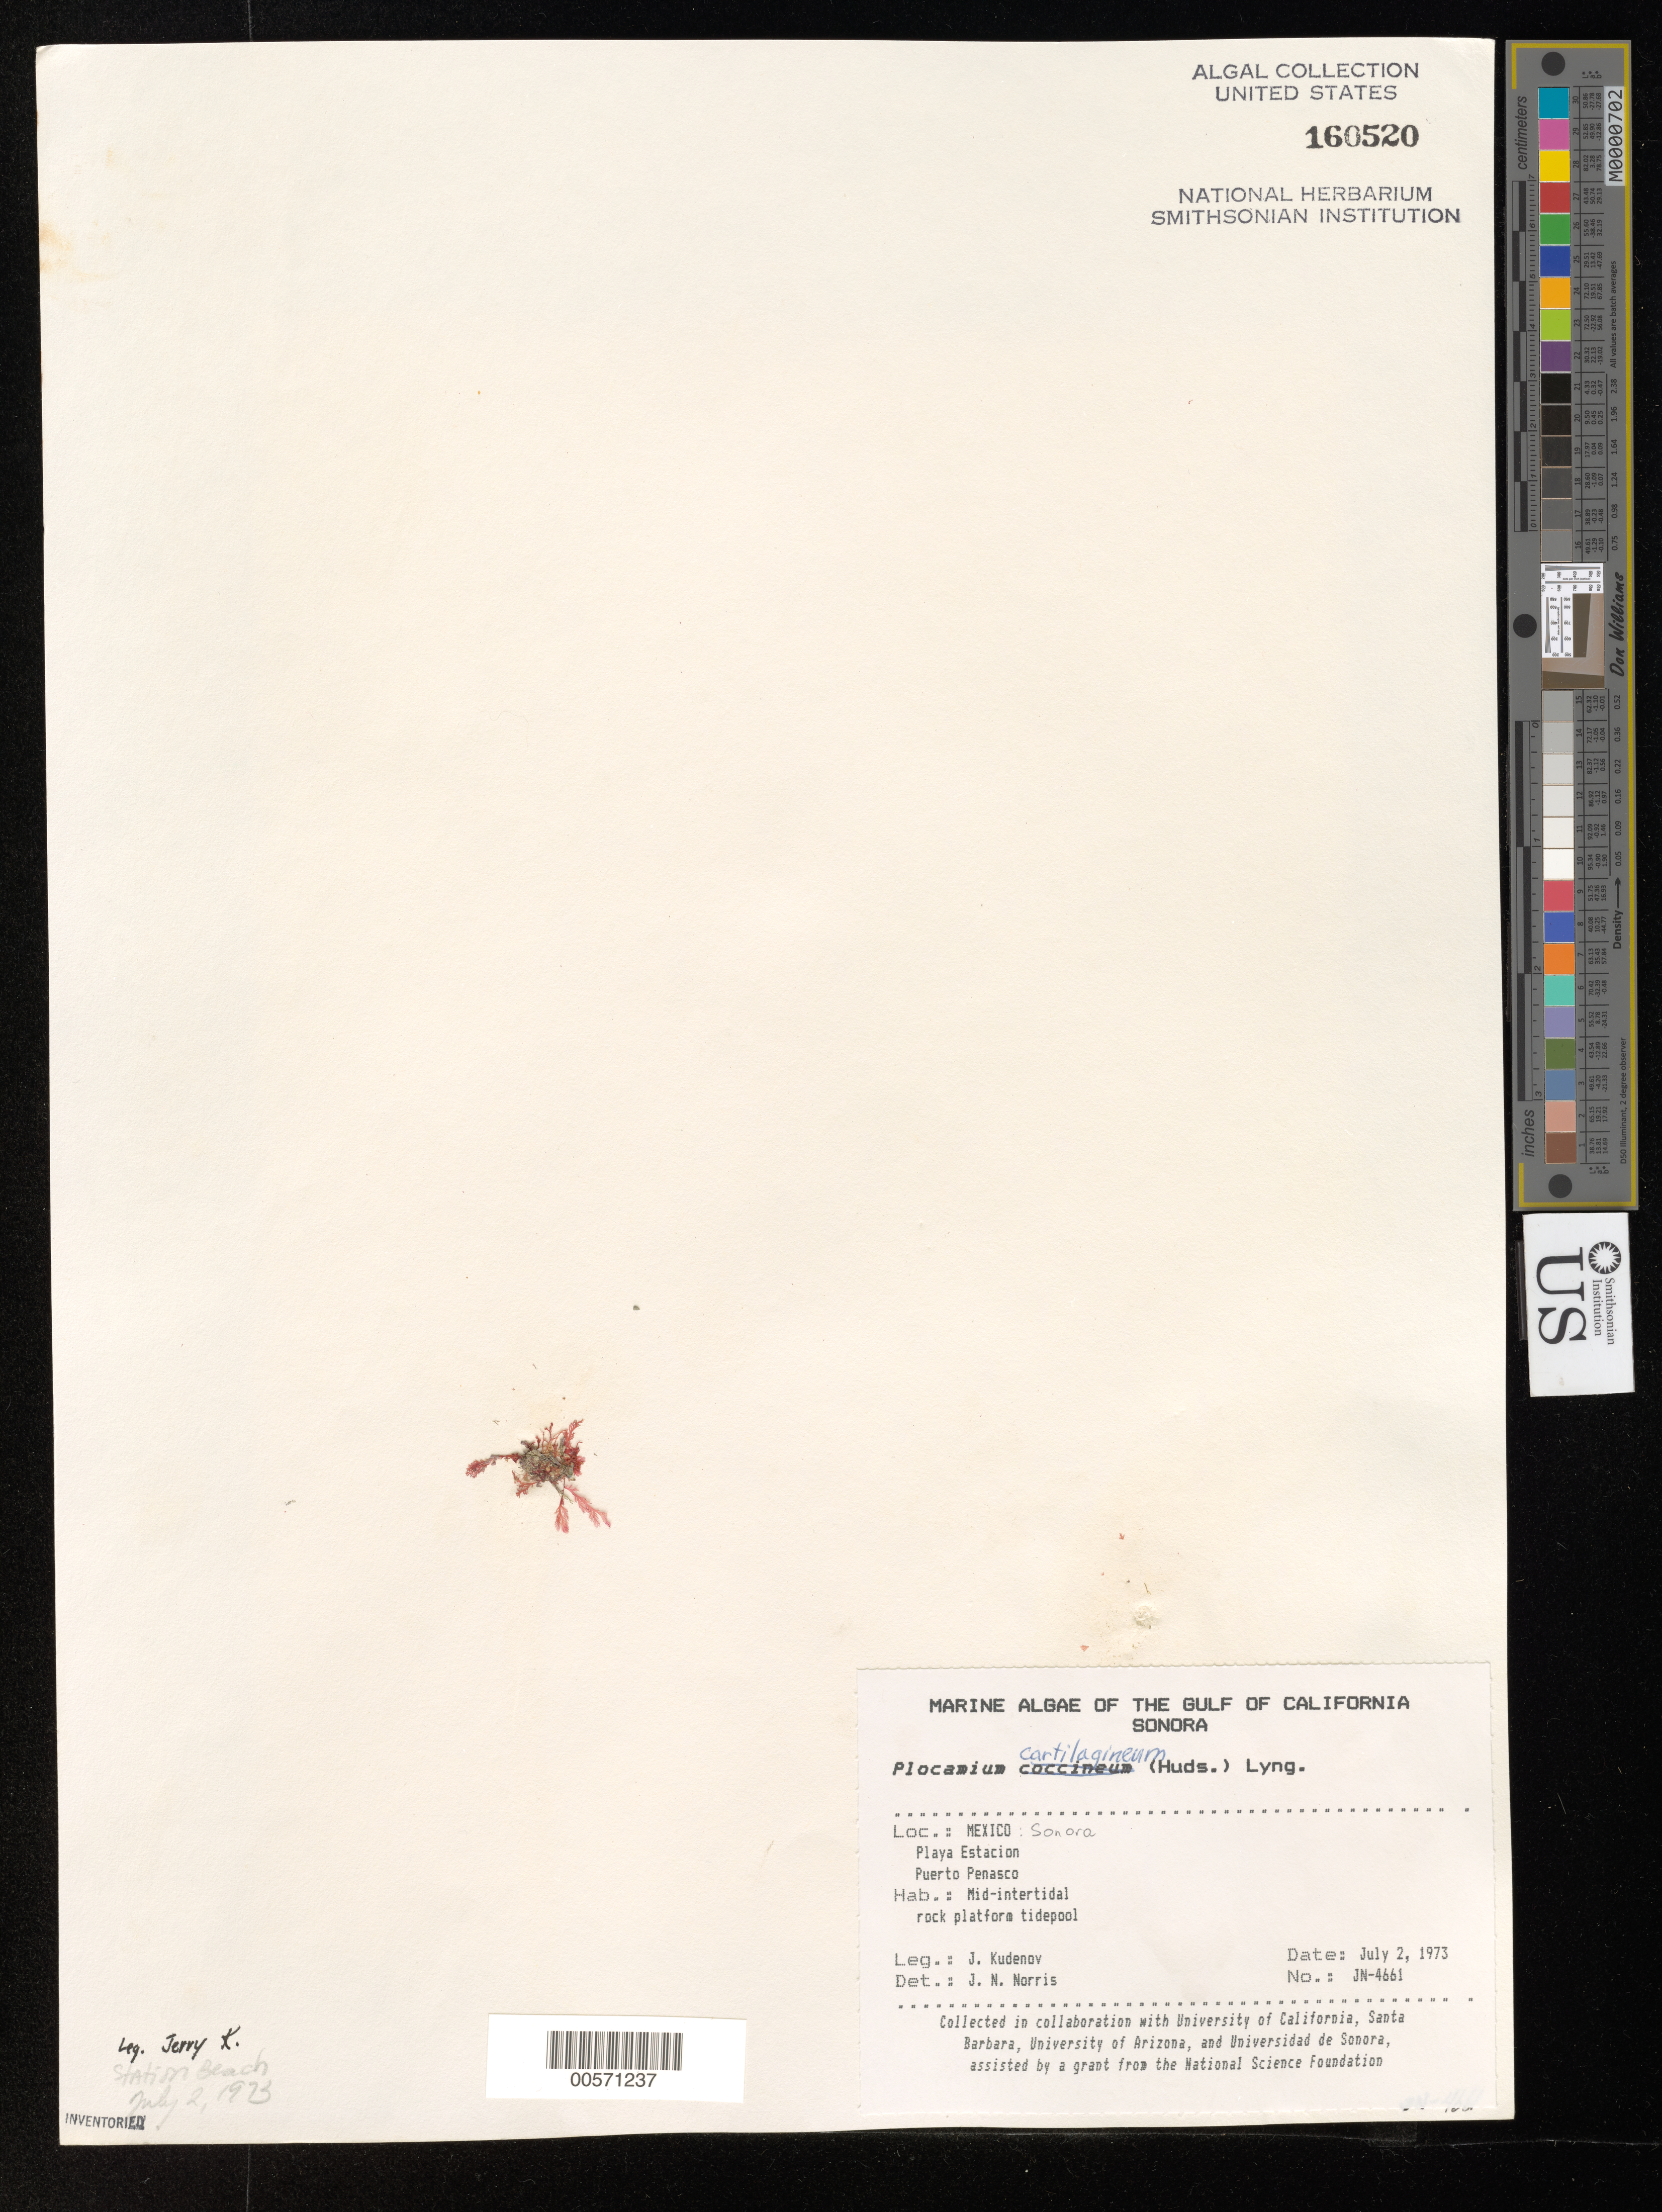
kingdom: Plantae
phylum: Rhodophyta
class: Florideophyceae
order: Plocamiales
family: Plocamiaceae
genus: Plocamium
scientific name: Plocamium cartilagineum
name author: (L.) P.S. Dixon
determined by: Norris, James N.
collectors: J. Kudenov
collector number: JN-4661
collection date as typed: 02 Jul 1973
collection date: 1973-07-02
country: Mexico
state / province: Sonora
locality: Playa Estacion, Puerto Penasco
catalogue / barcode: US 160520